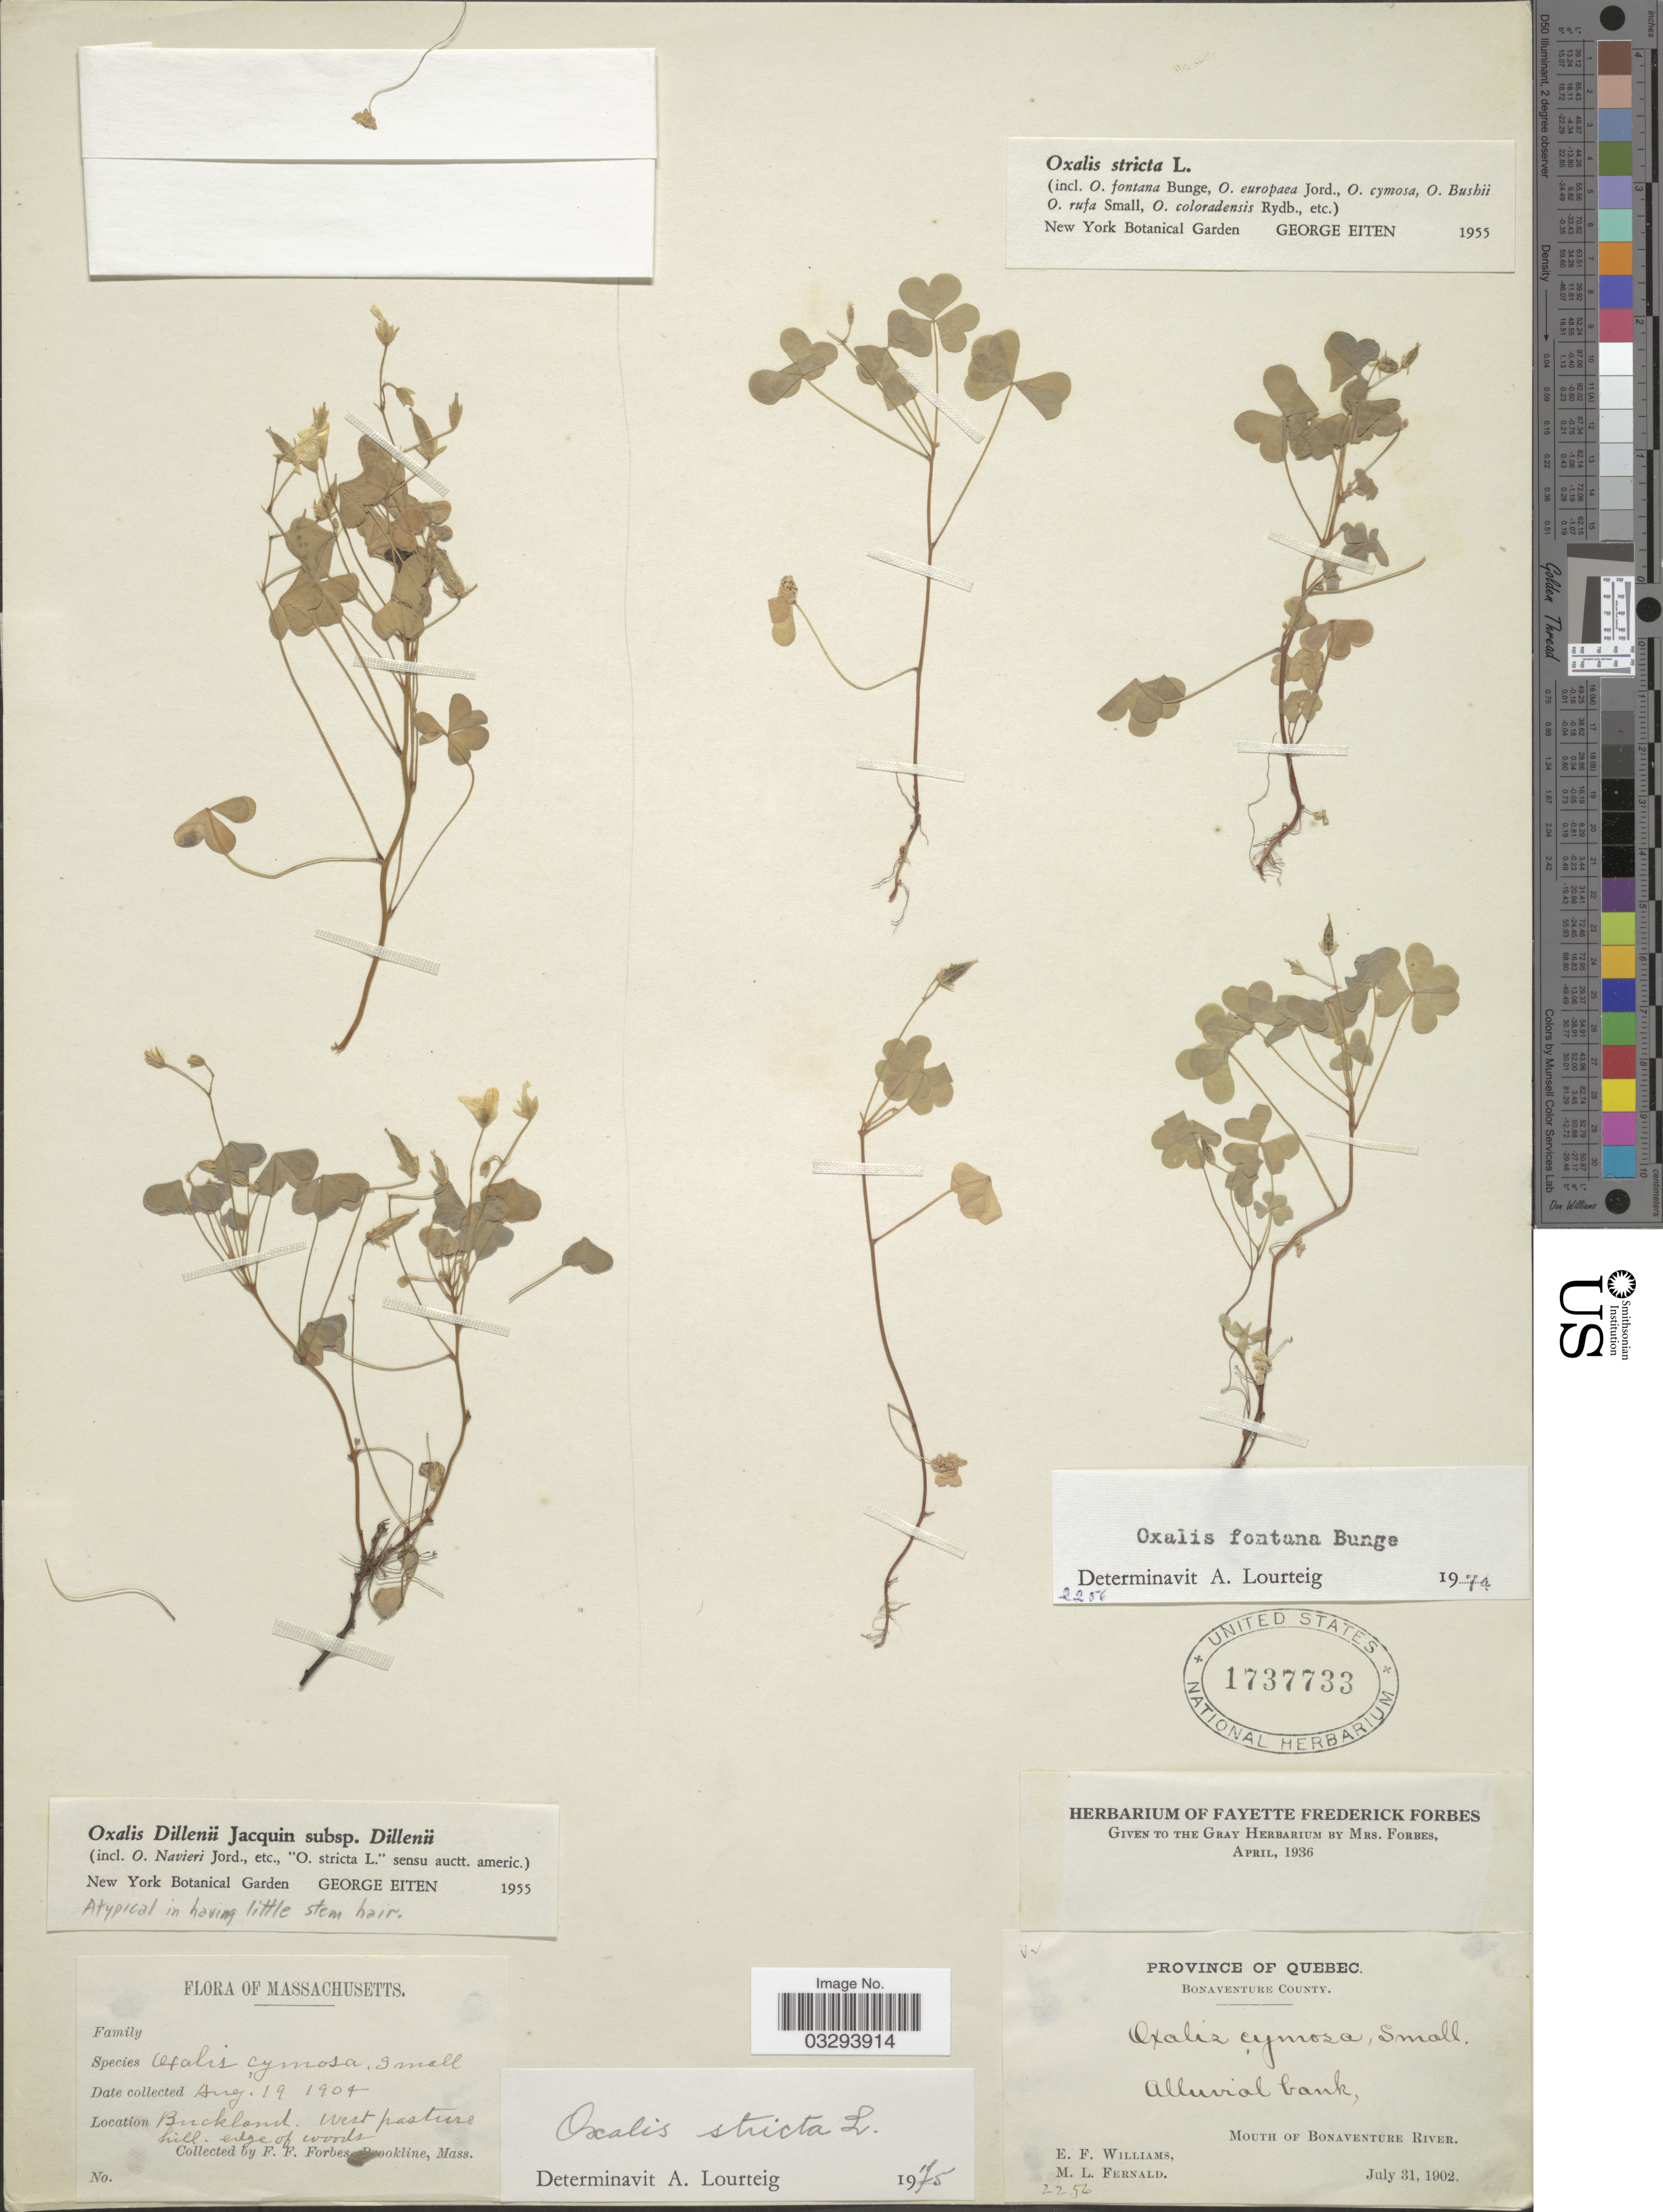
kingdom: Plantae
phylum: Tracheophyta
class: Magnoliopsida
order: Oxalidales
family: Oxalidaceae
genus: Oxalis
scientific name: Oxalis stricta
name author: L.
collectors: E. Williams & M. L. Fernald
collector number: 2256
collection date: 1902-07-31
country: Canada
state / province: Quebec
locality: Bonaventure County. Alluvial bank, Mouth of Bonaventure River.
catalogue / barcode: US 1737733